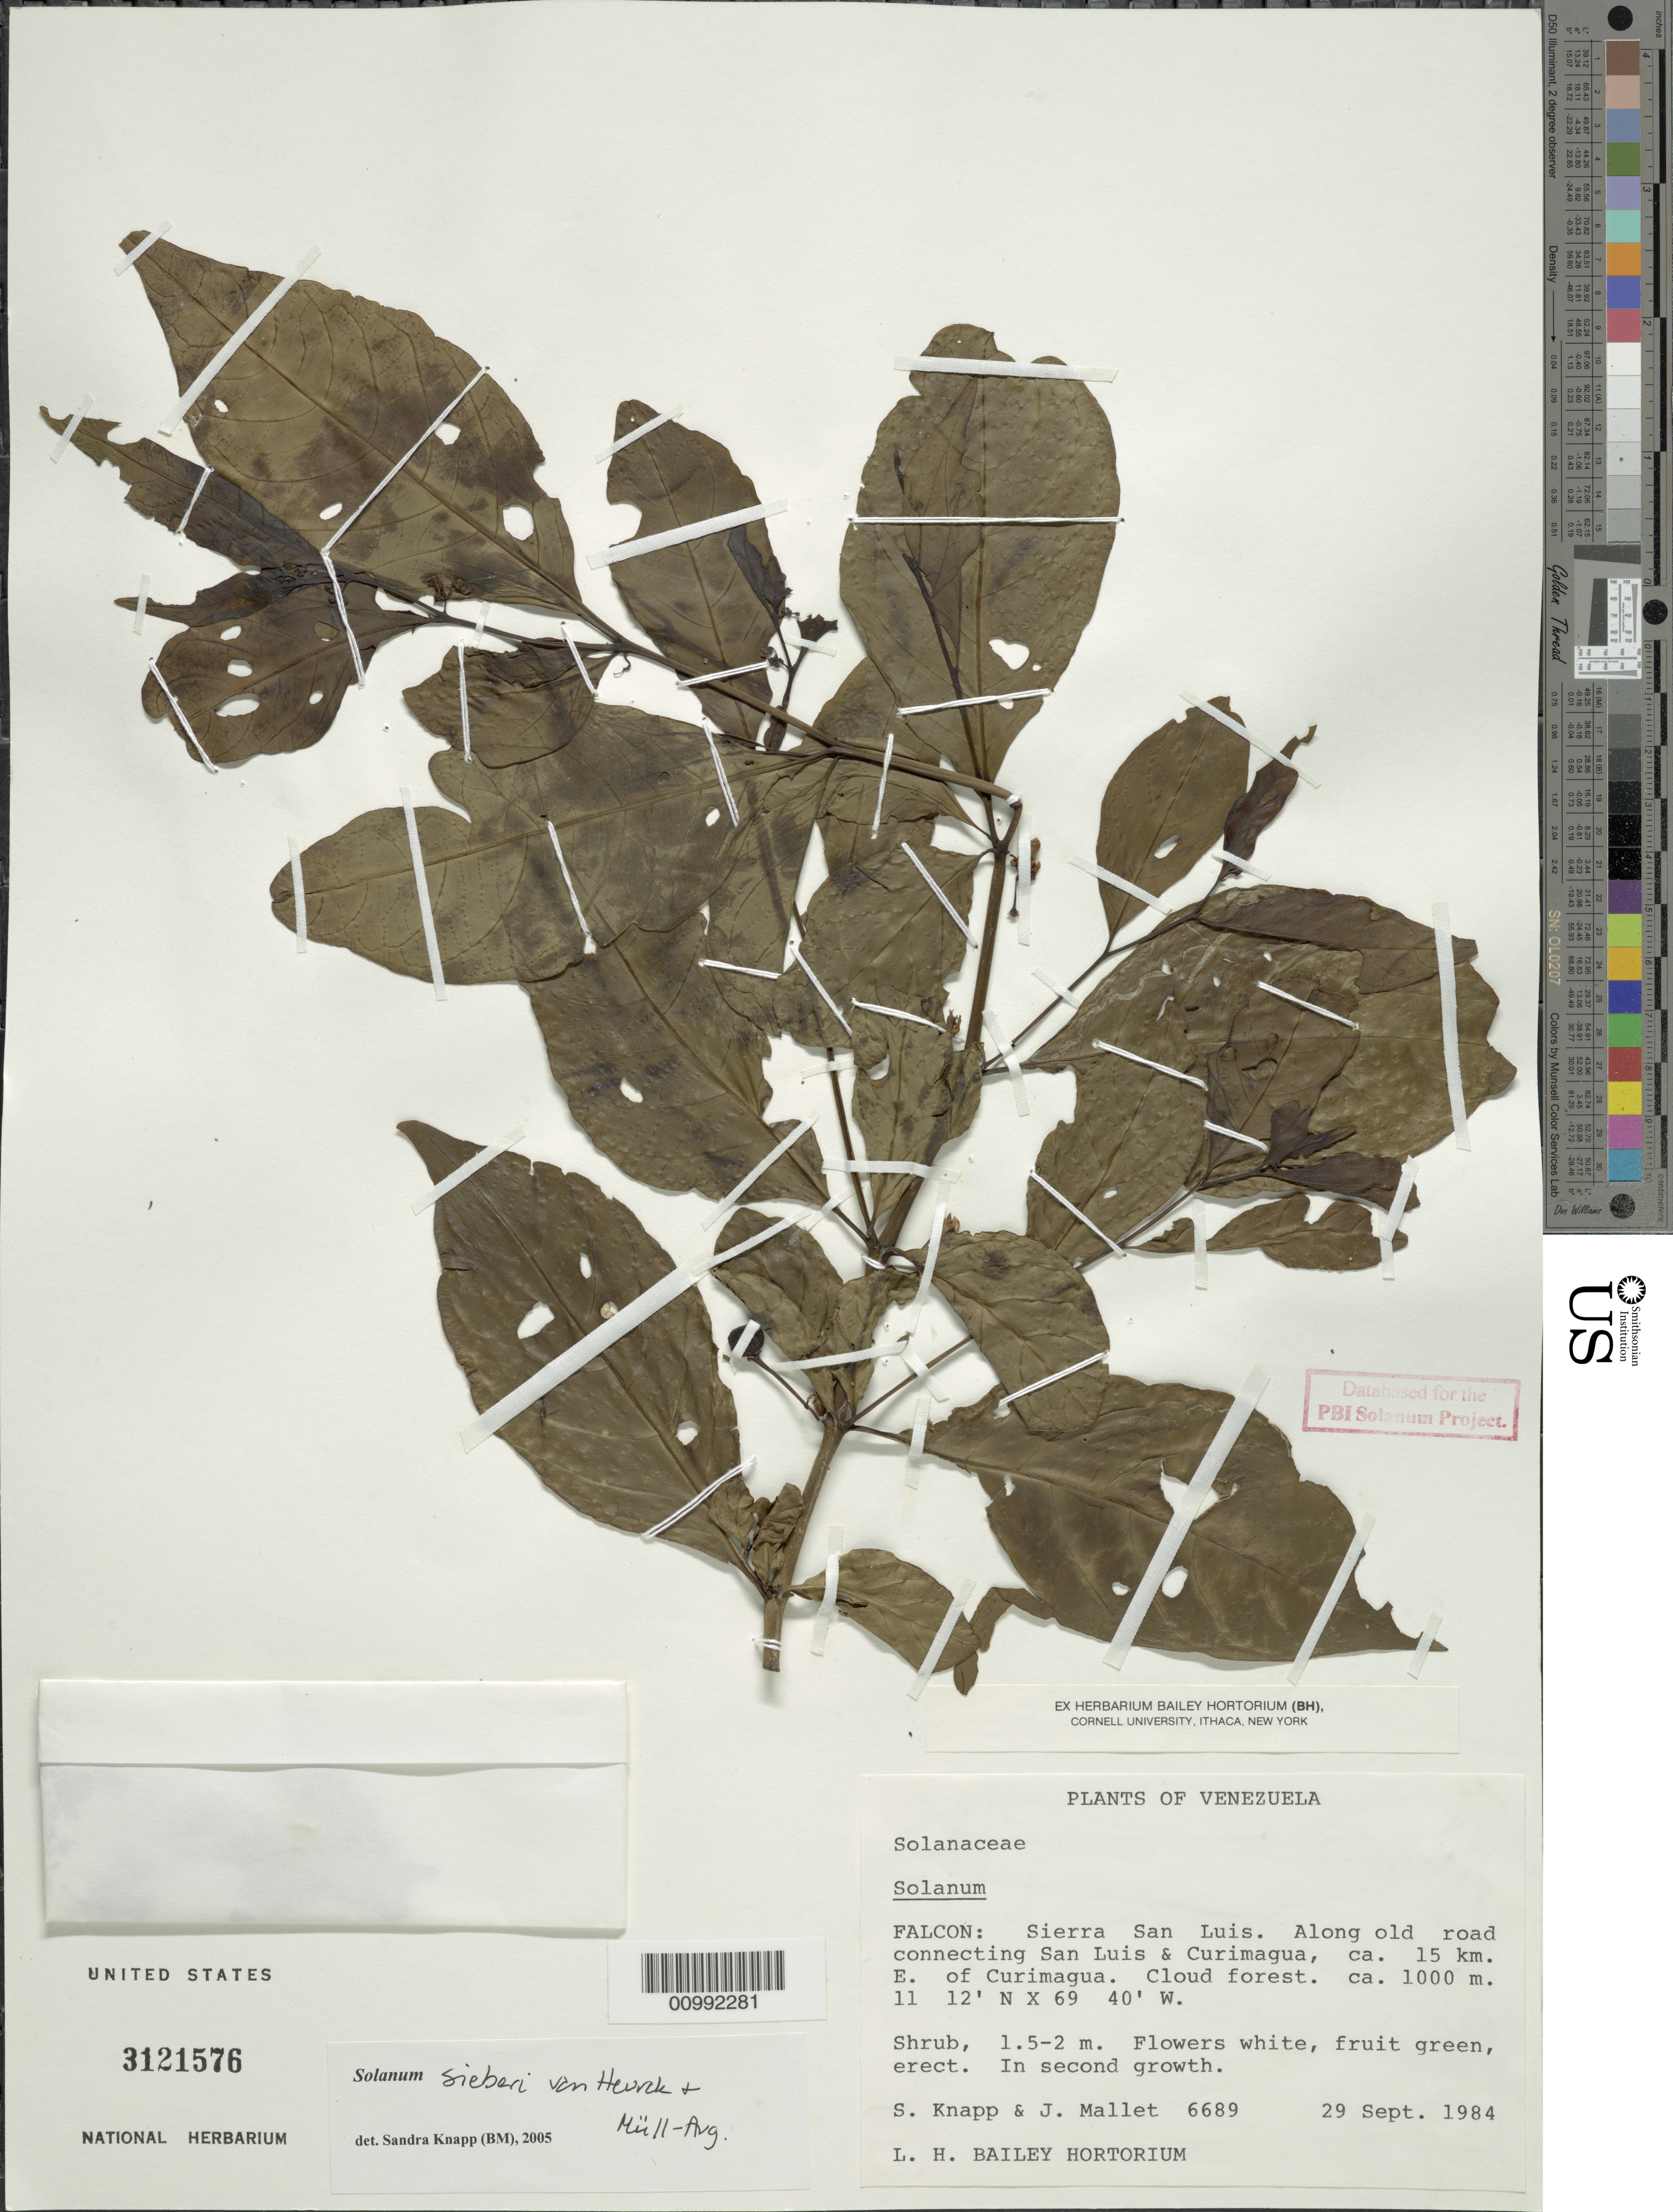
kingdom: Plantae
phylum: Tracheophyta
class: Magnoliopsida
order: Solanales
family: Solanaceae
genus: Solanum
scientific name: Solanum sieberi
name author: Van Heurck & Müll. Arg.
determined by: Knapp, S. D.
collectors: S. Knapp & J. Mallet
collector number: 6689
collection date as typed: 29 Sep 1984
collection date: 1984-09-29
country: Venezuela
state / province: Falcón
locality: Sierra San Luis, along old road connecting San Luis and Curimagua, ca. 15 km E of Curimagua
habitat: cloud forest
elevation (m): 1000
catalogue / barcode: US 3121576